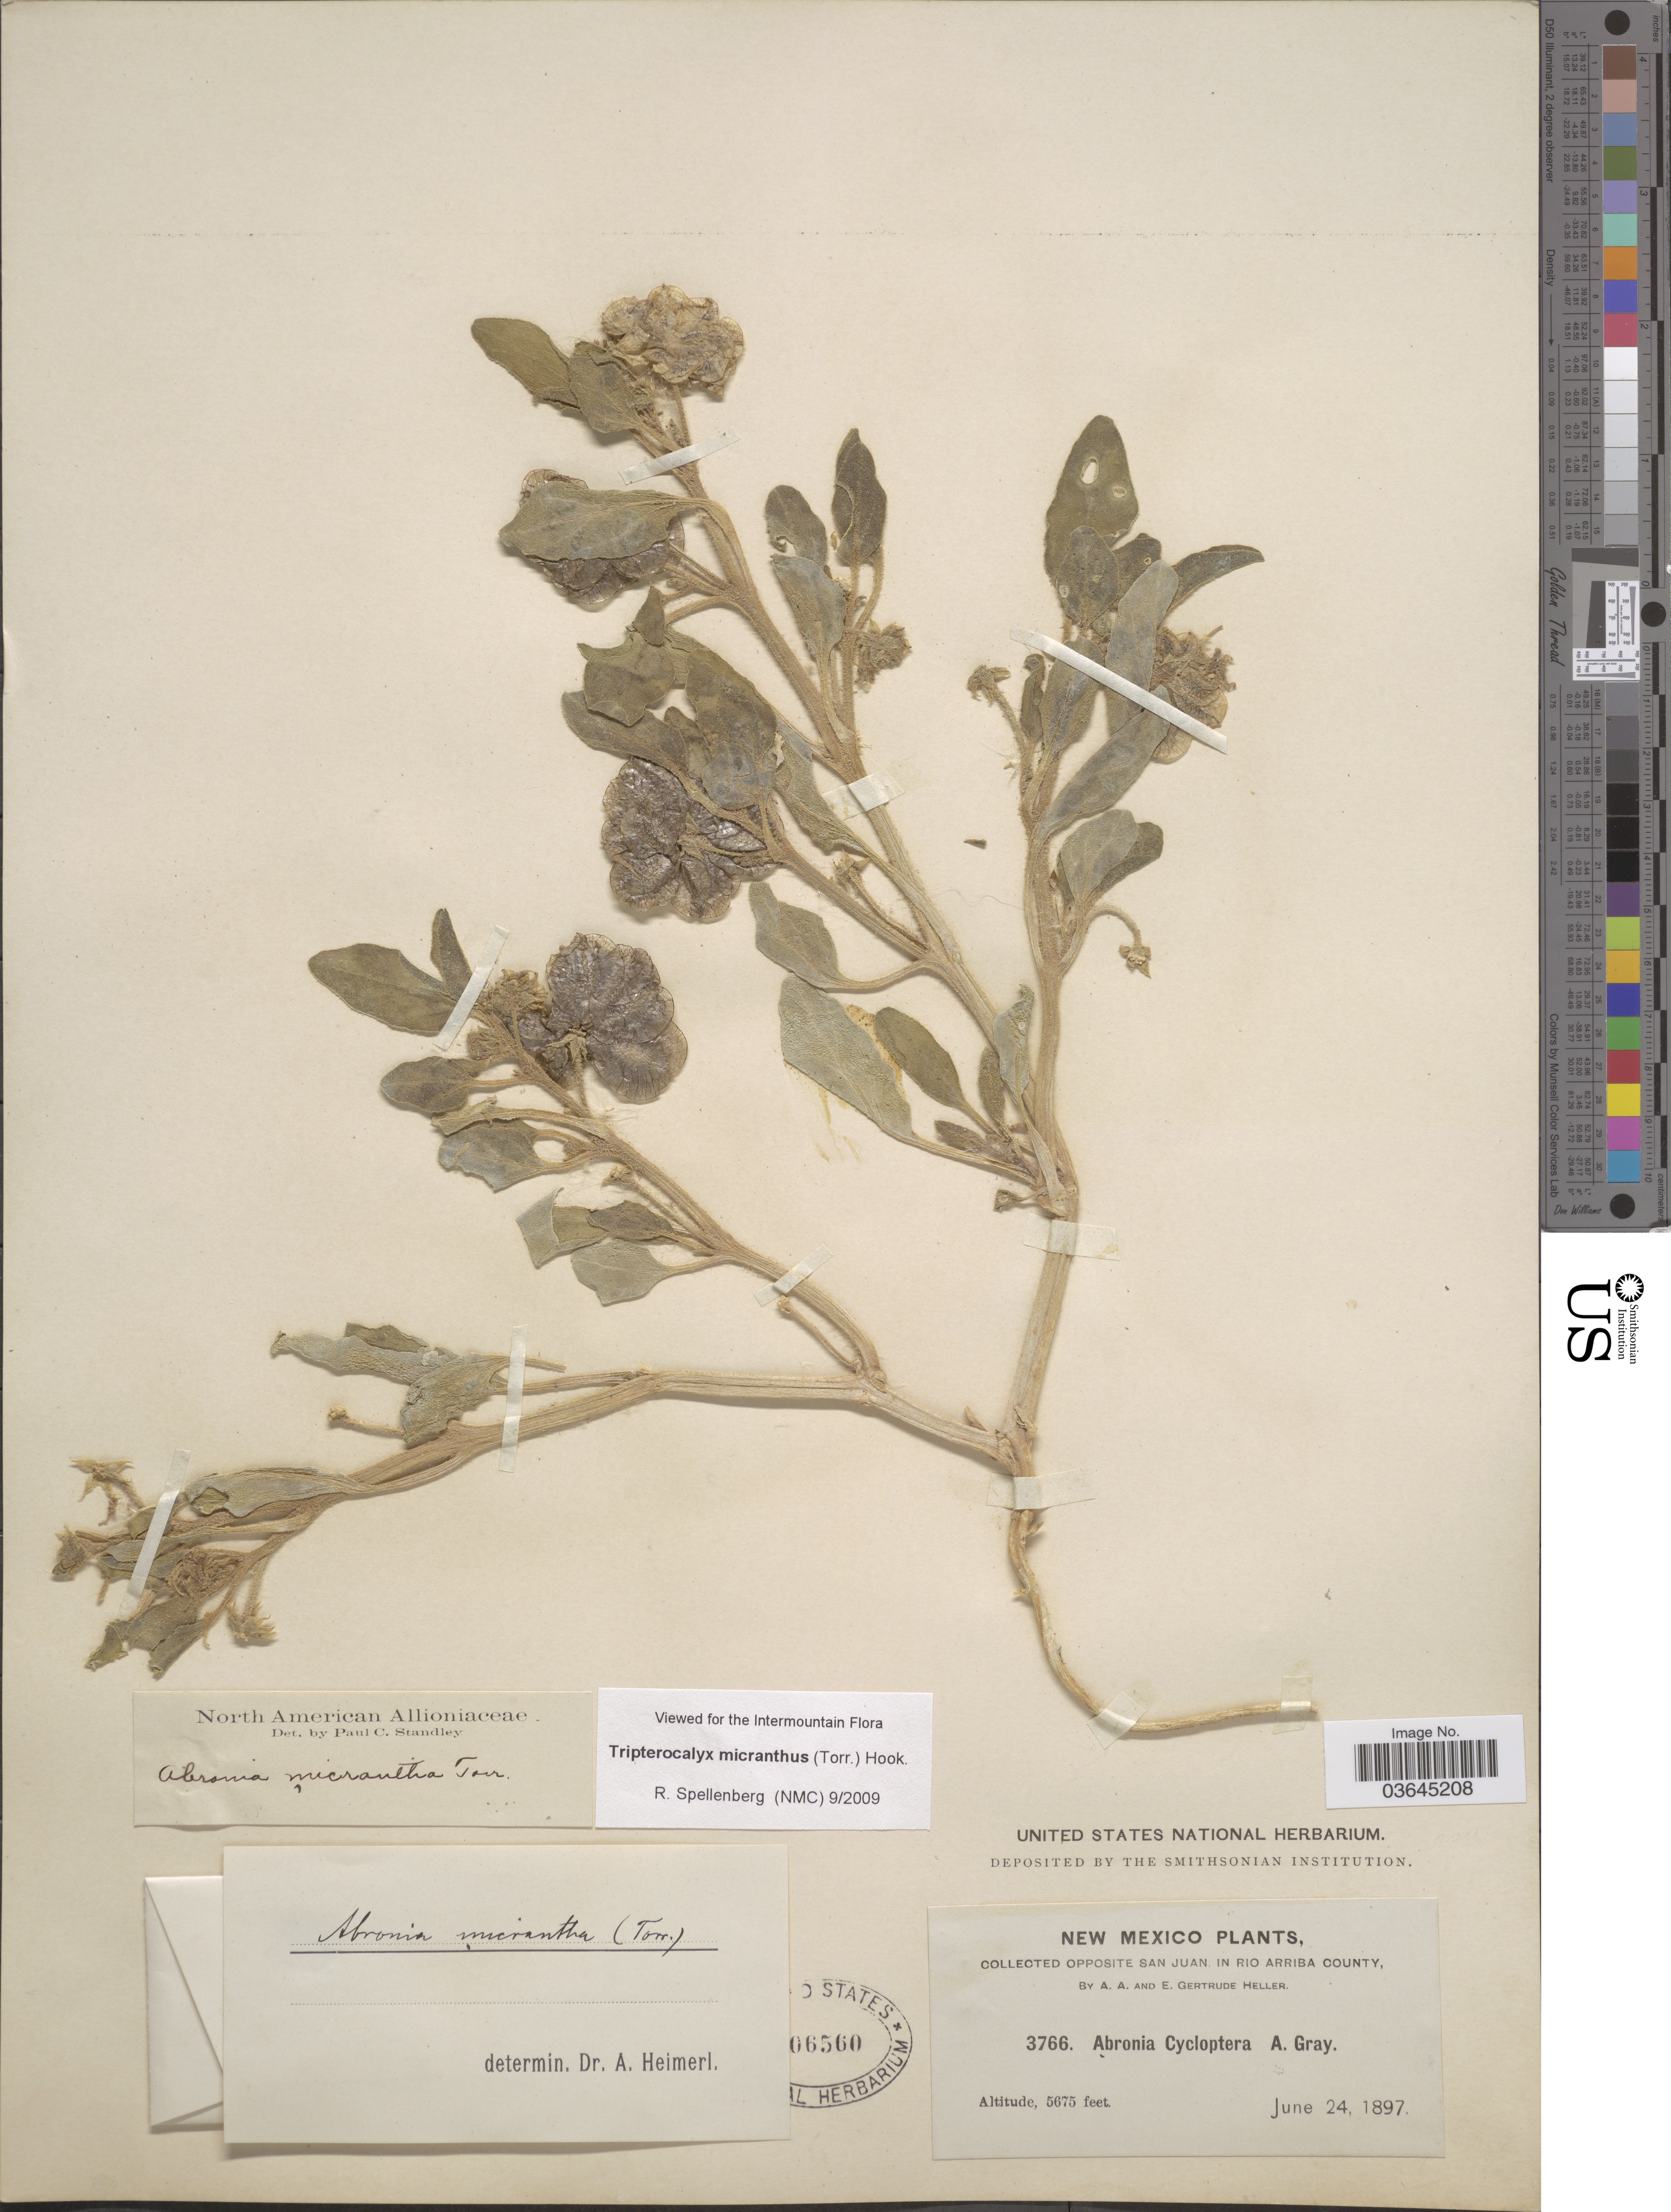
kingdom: Plantae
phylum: Tracheophyta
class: Magnoliopsida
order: Caryophyllales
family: Nyctaginaceae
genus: Tripterocalyx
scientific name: Tripterocalyx micranthus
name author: (Torr.) Hook.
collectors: A. A. Heller & E. Gertrude Heller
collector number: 3766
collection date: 1897-06-24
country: United States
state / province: New Mexico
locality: Opposite San Juan in Rio Arriba County.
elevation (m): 1730